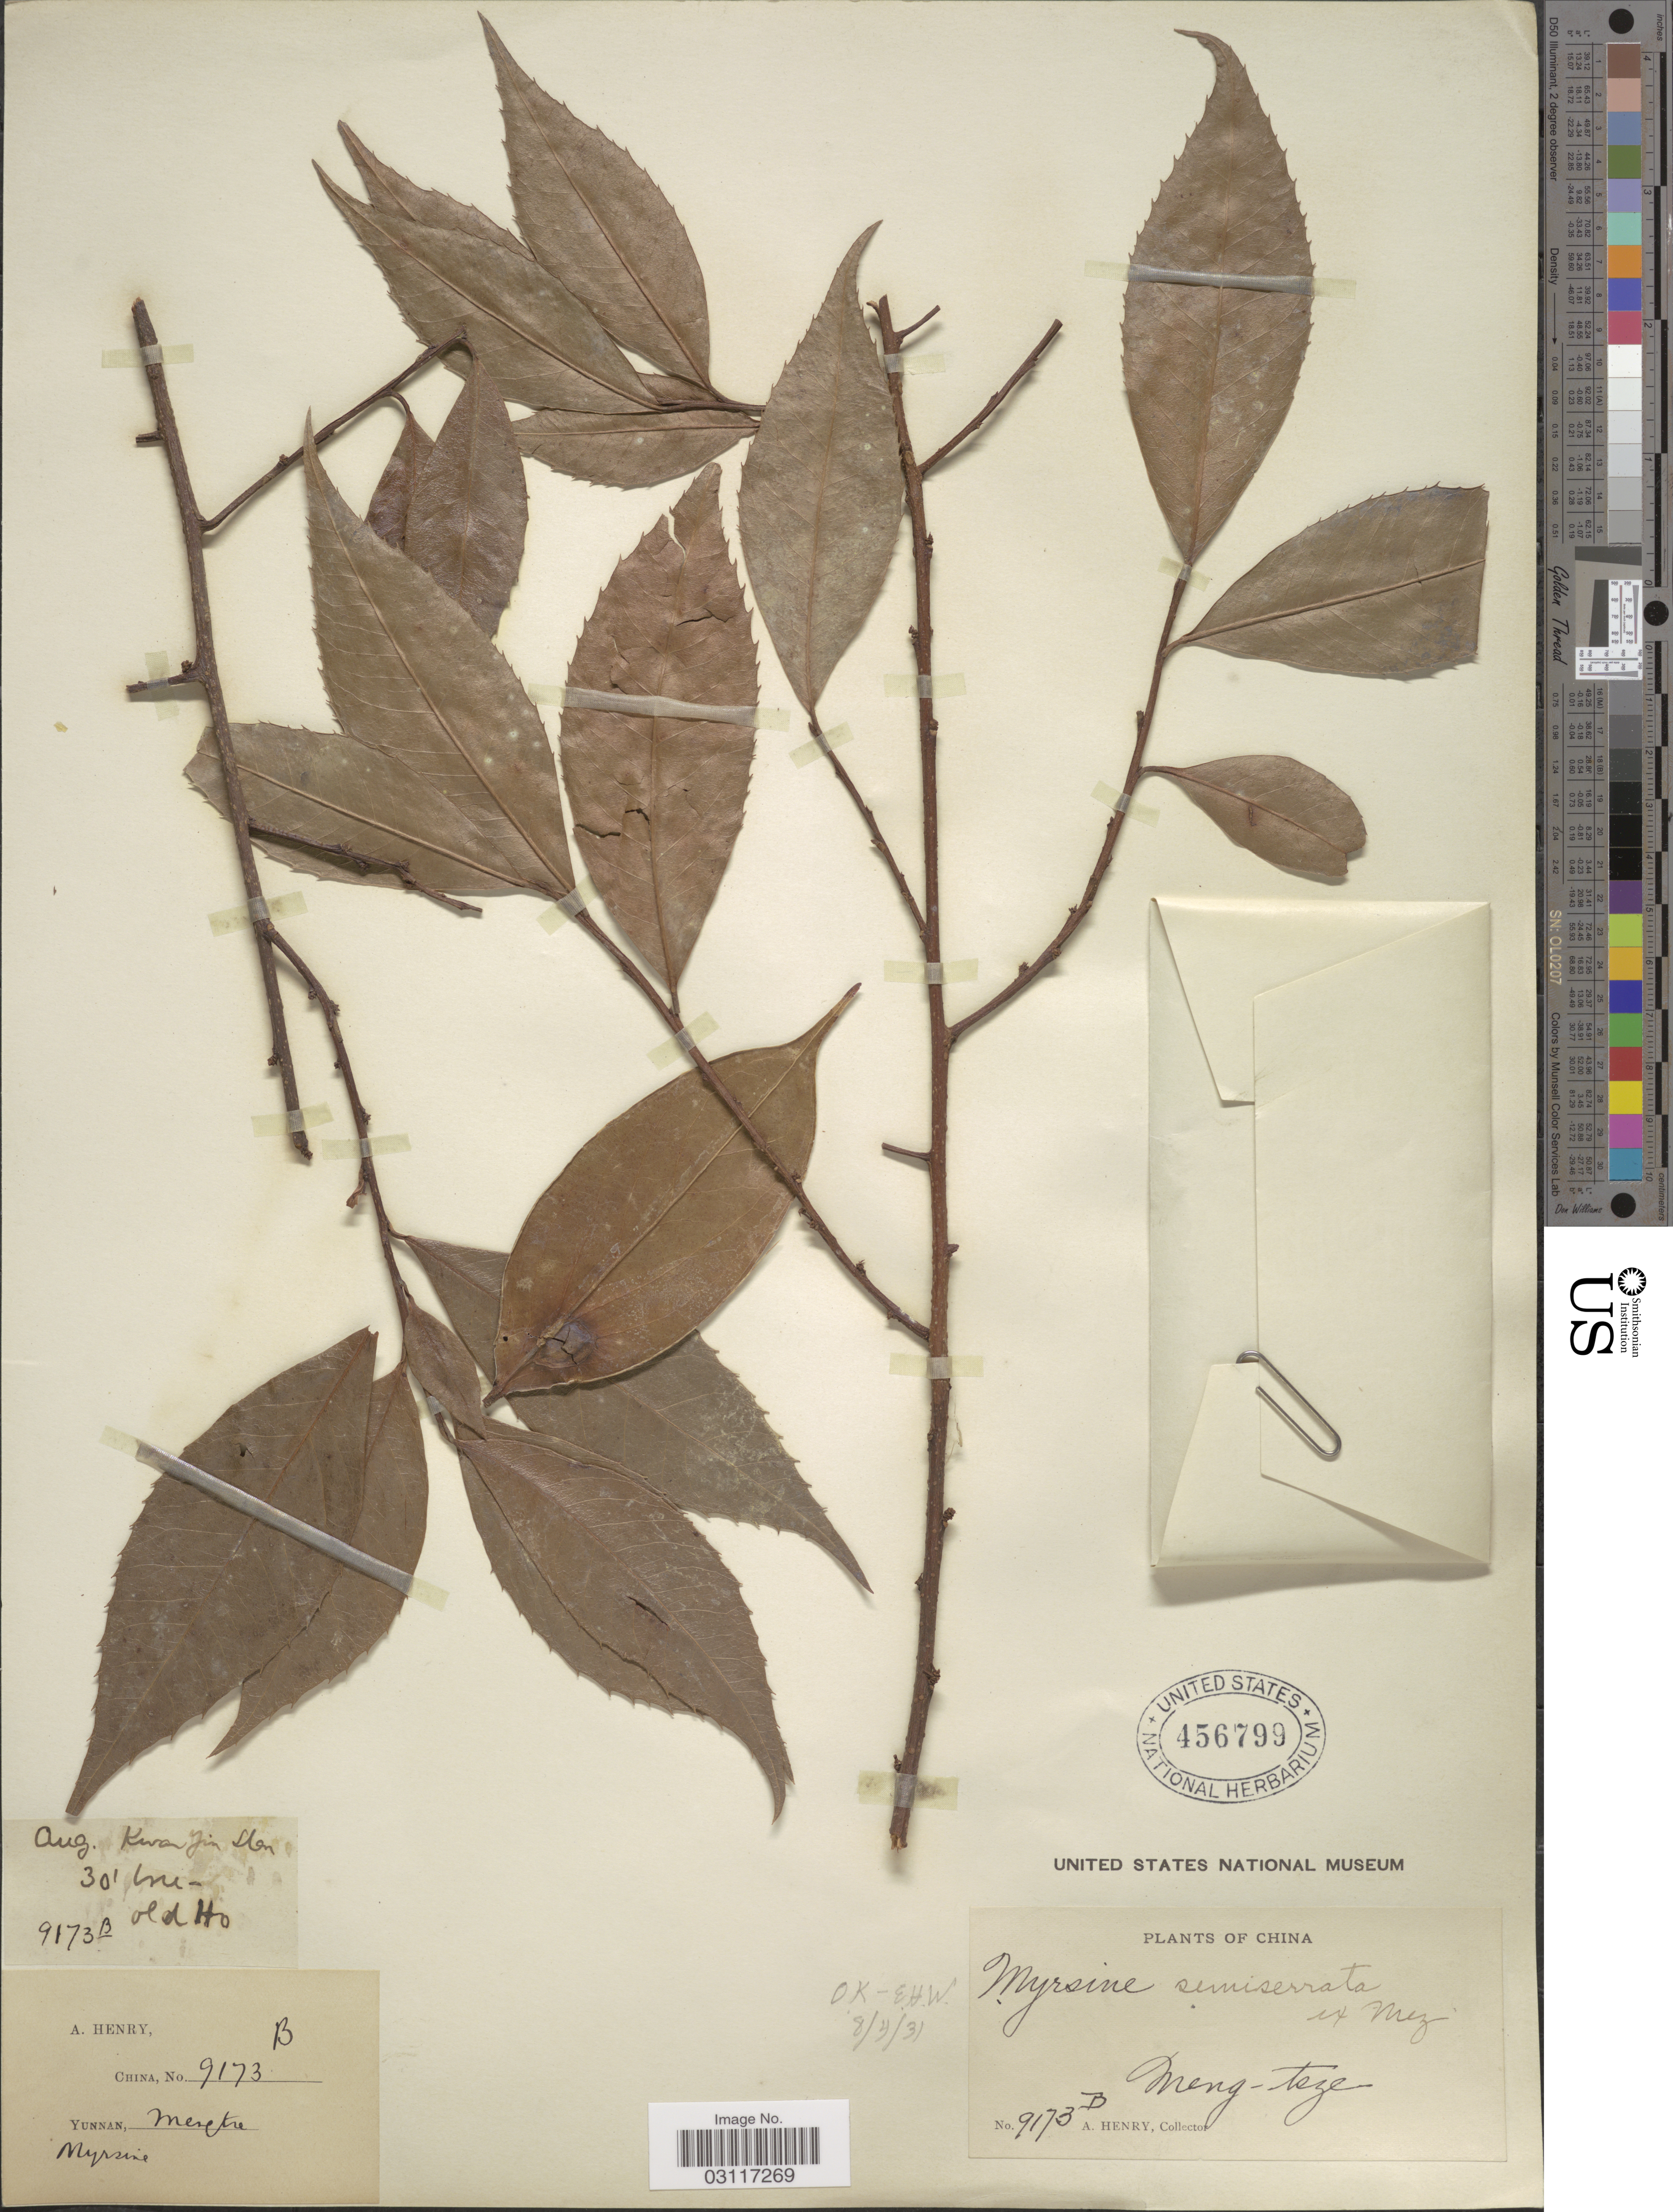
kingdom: Plantae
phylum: Tracheophyta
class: Magnoliopsida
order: Ericales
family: Primulaceae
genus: Myrsine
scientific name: Myrsine semiserrata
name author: Wall.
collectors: A. Henry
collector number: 9173 B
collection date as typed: Aug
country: China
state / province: Yunnan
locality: Meng-tsze. Kwan Yin Shan. Old Ho.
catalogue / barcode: US 456799